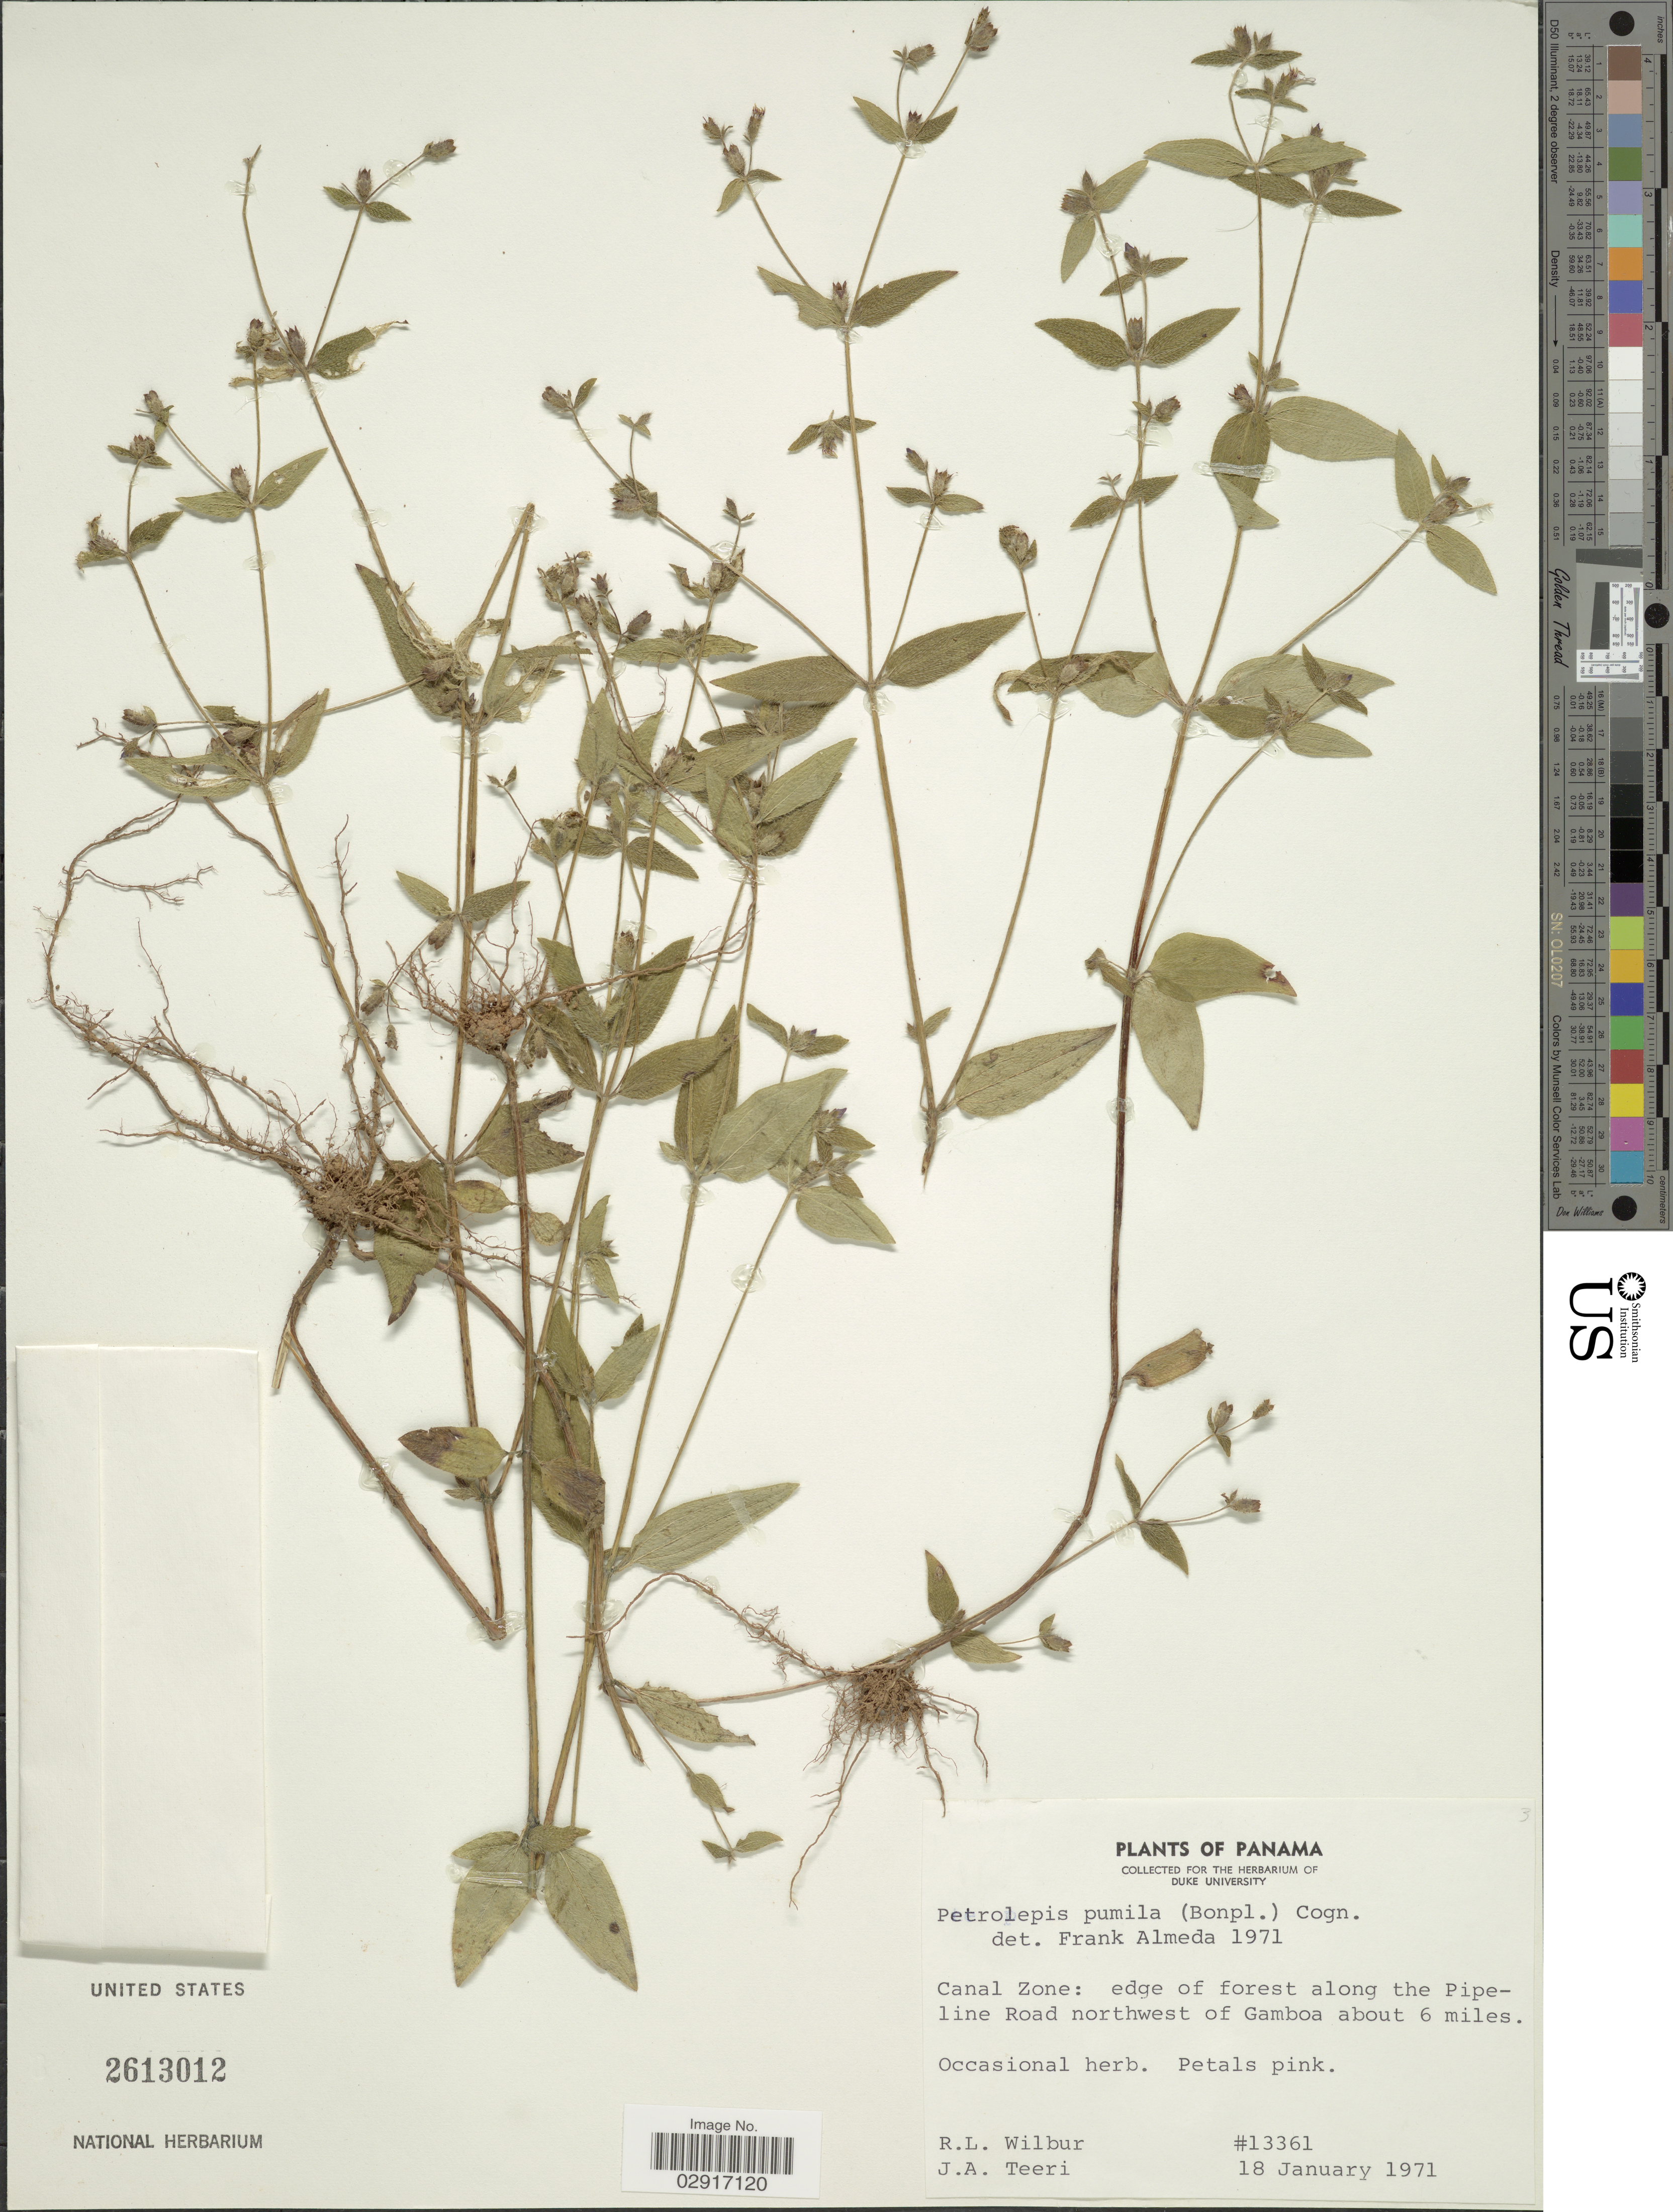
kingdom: Plantae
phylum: Tracheophyta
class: Magnoliopsida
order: Myrtales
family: Melastomataceae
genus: Pterolepis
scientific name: Pterolepis trichotoma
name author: (Rottb.) Cogn.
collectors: R. L. Wilbur & J. Teeri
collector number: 13361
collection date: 1971-01-18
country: Panama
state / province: Colón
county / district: Canal Zone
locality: Canal Zone: edge of forest along the Pipeline Road northwest of Gamboa about 6 miles.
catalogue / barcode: US 2613012